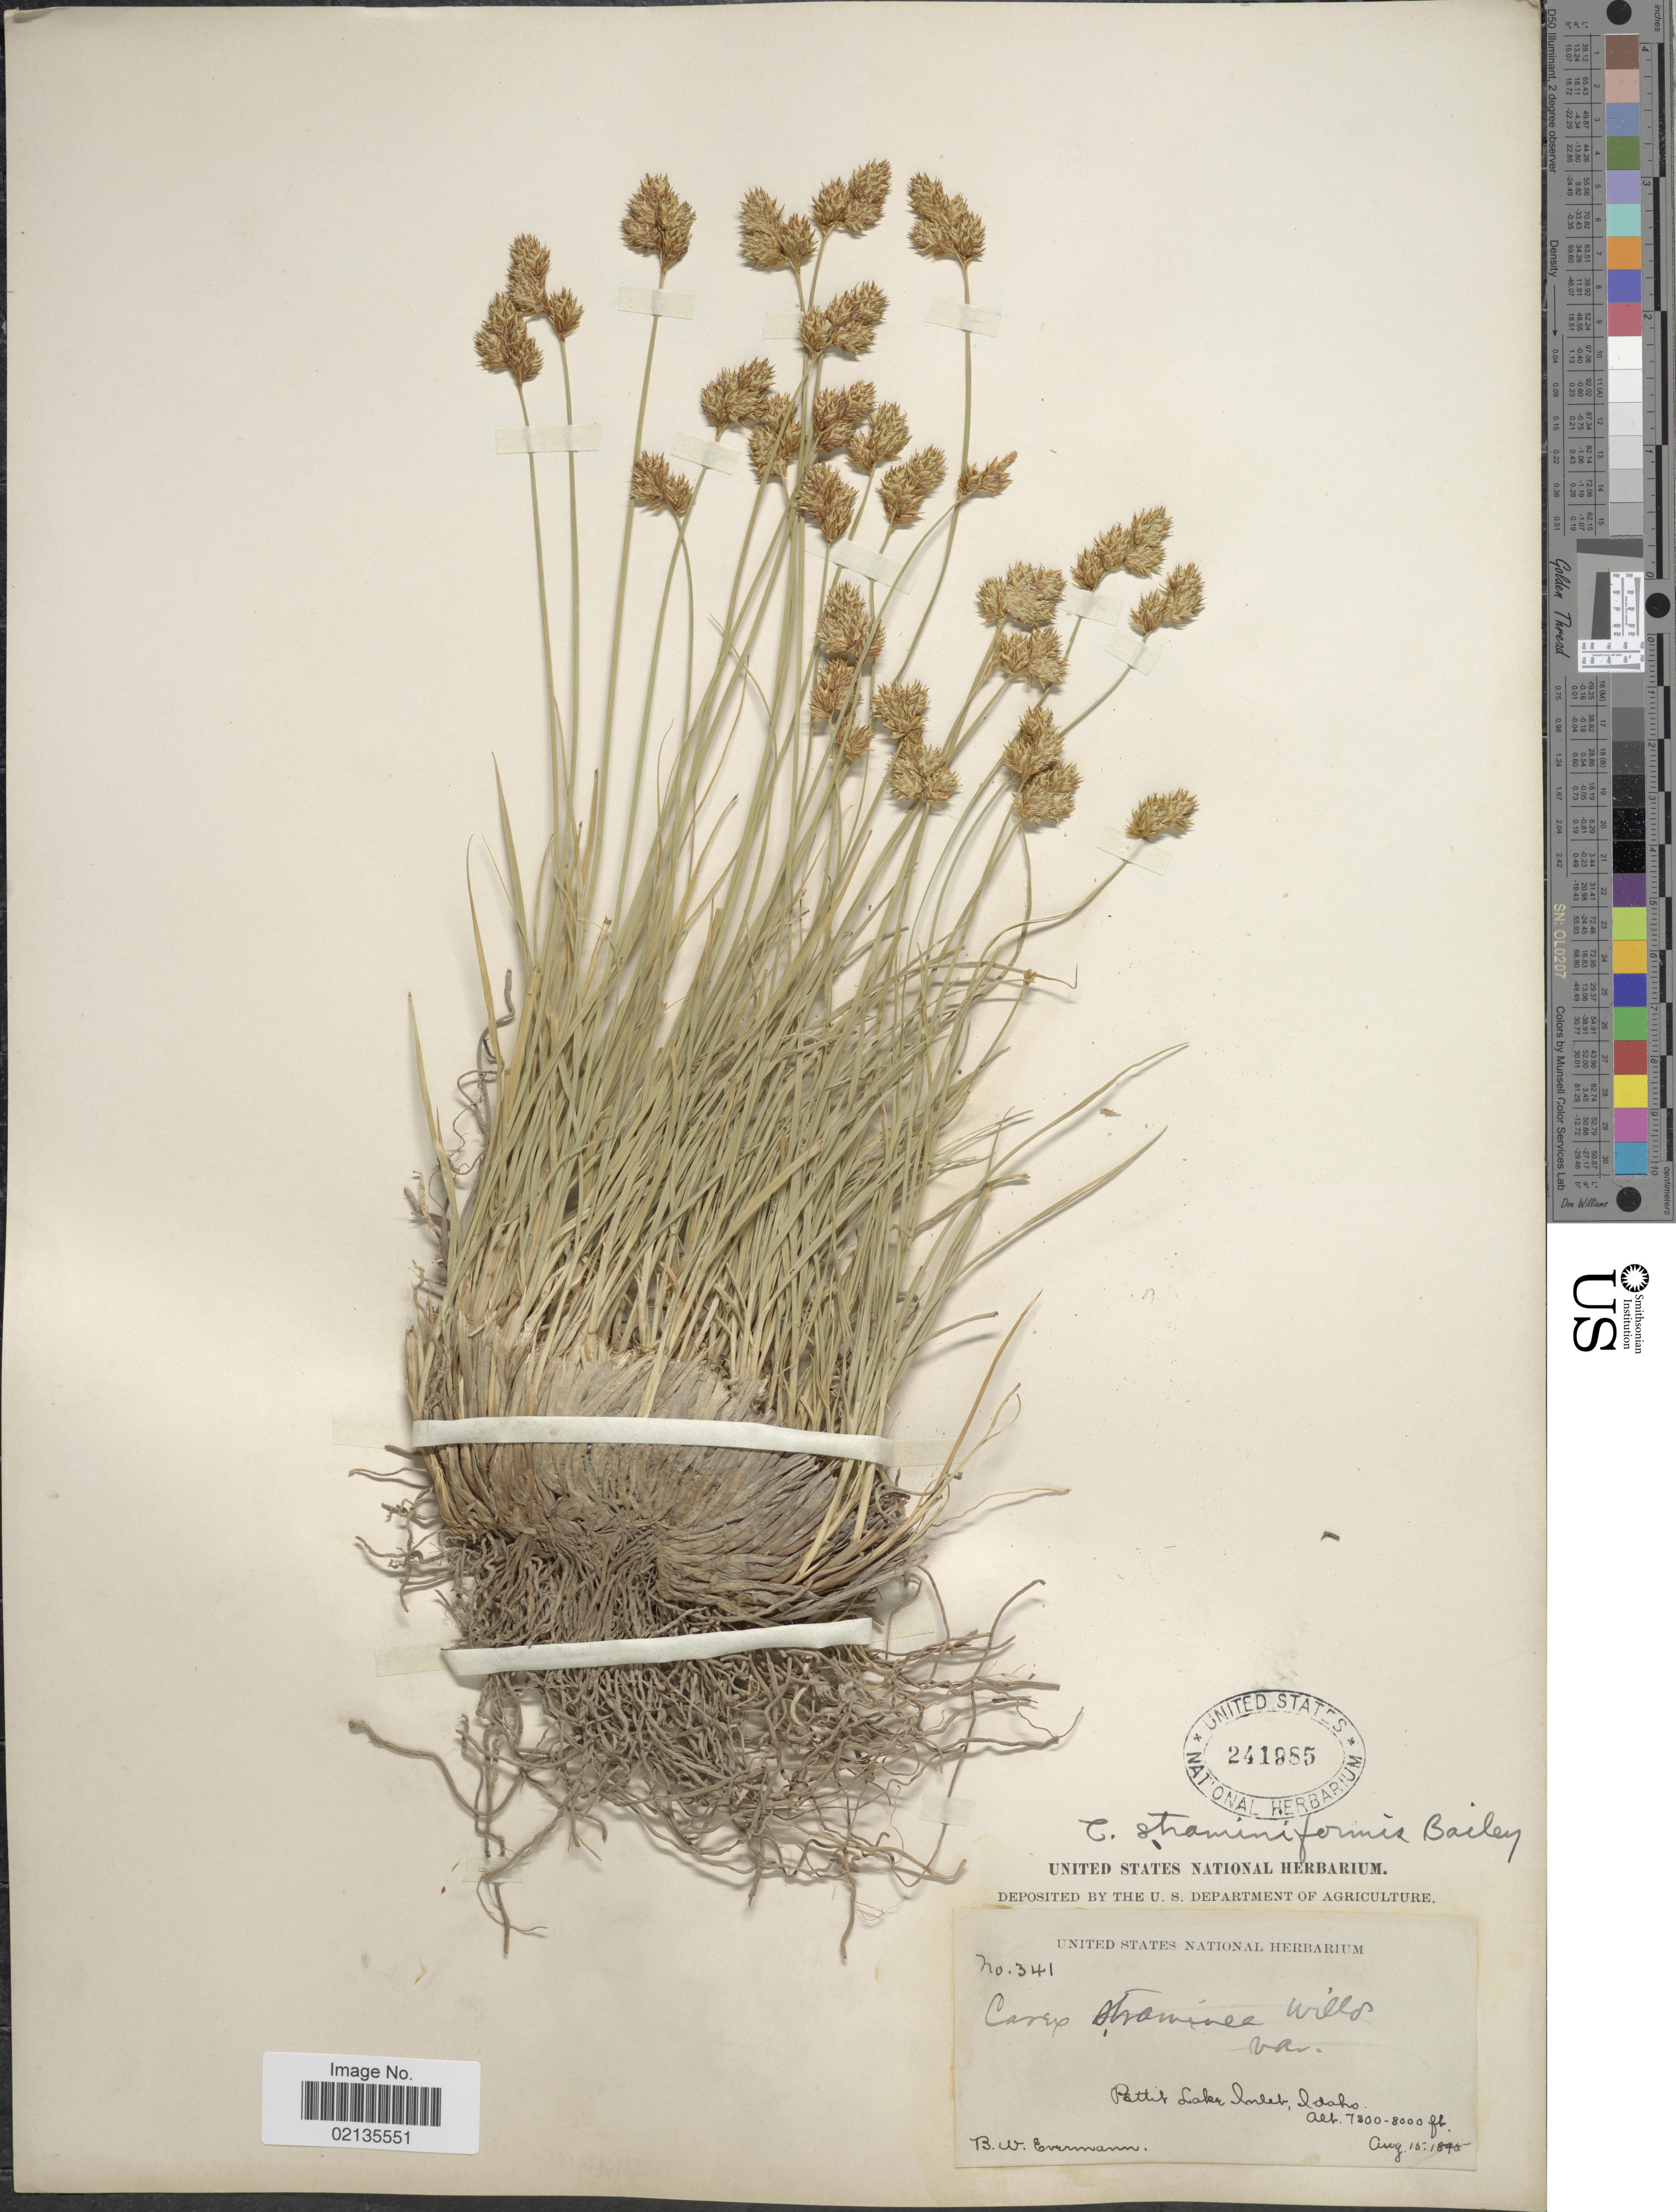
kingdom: Plantae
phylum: Tracheophyta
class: Liliopsida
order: Poales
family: Cyperaceae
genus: Carex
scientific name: Carex straminiformis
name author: L.H. Bailey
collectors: B. W. Evermann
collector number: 341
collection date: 1895-08-15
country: United States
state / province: Idaho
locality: Pettit Lake Inlet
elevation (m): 2225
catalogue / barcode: US 241985